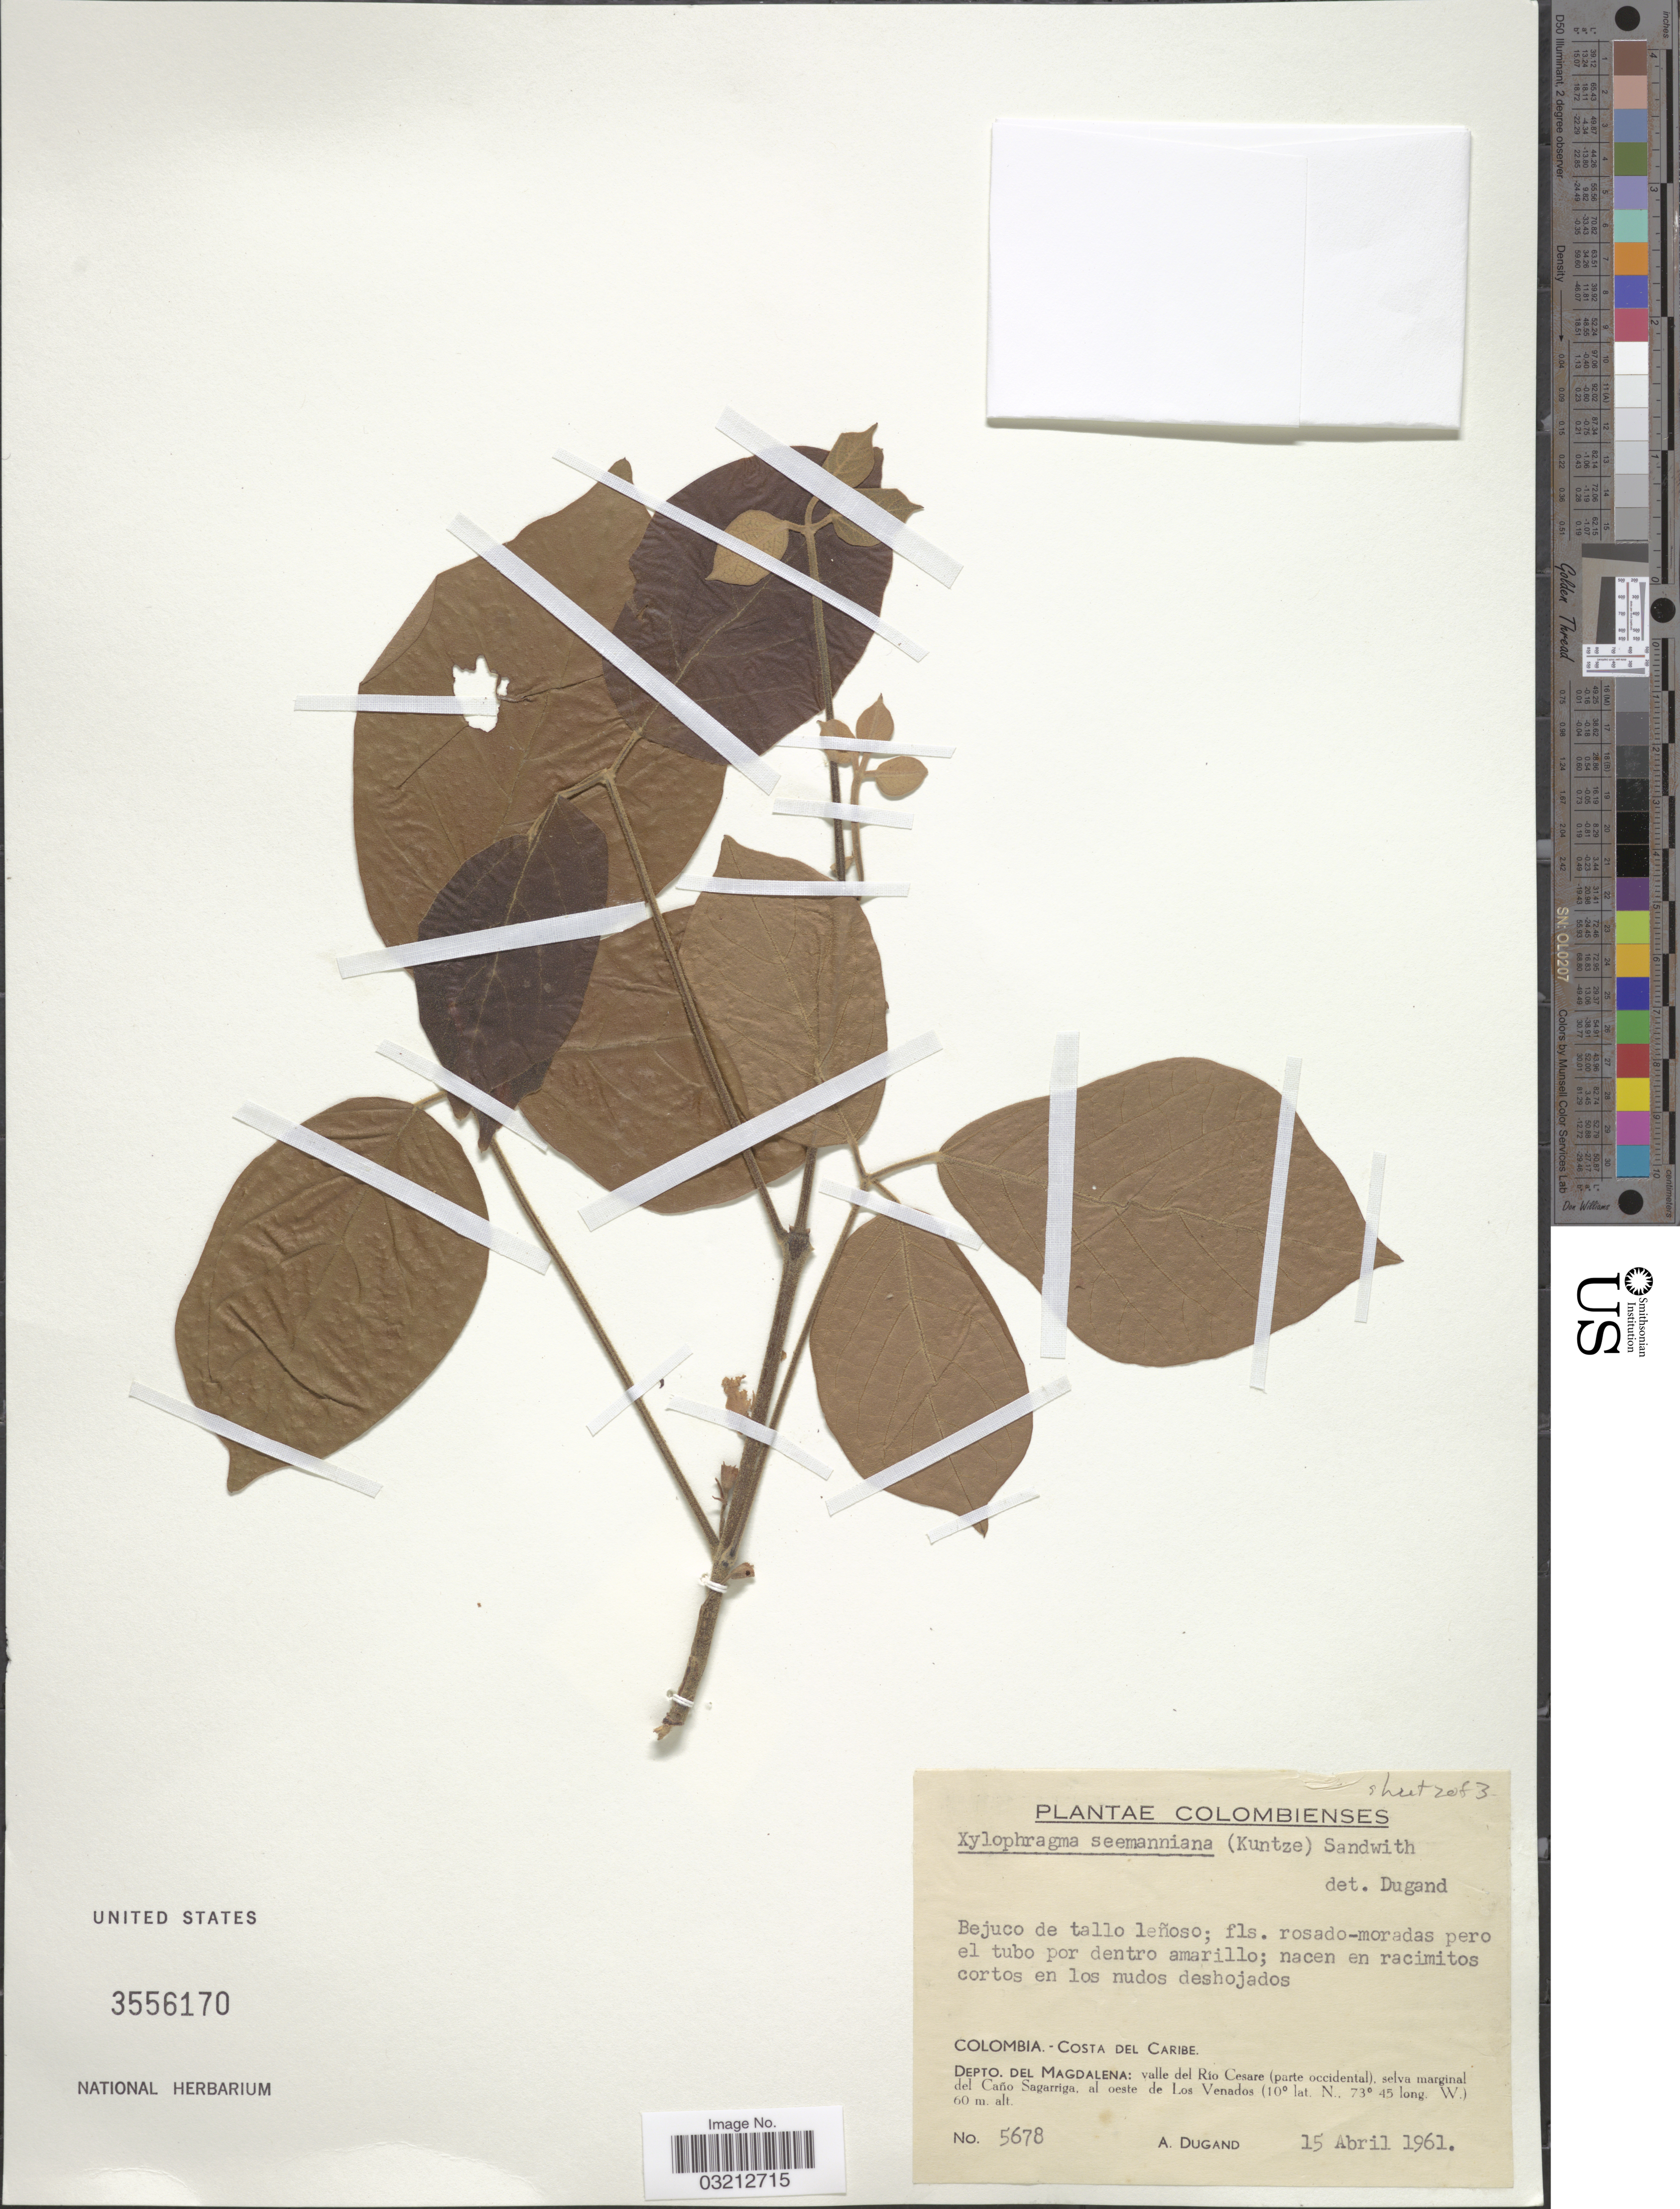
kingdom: Plantae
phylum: Tracheophyta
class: Magnoliopsida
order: Lamiales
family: Bignoniaceae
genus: Xylophragma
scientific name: Xylophragma seemannianum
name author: (Kuntze) Sandwith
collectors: A. Dugand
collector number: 5678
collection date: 1961-04-15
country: Colombia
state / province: Magdalena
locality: Costa del Caribe. Depto. del Magdalena: valle del Río Cesare (parte occidental), selva marginal del Caño Sagarriga, al oeste de Los Venados.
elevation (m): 60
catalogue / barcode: US 3556170